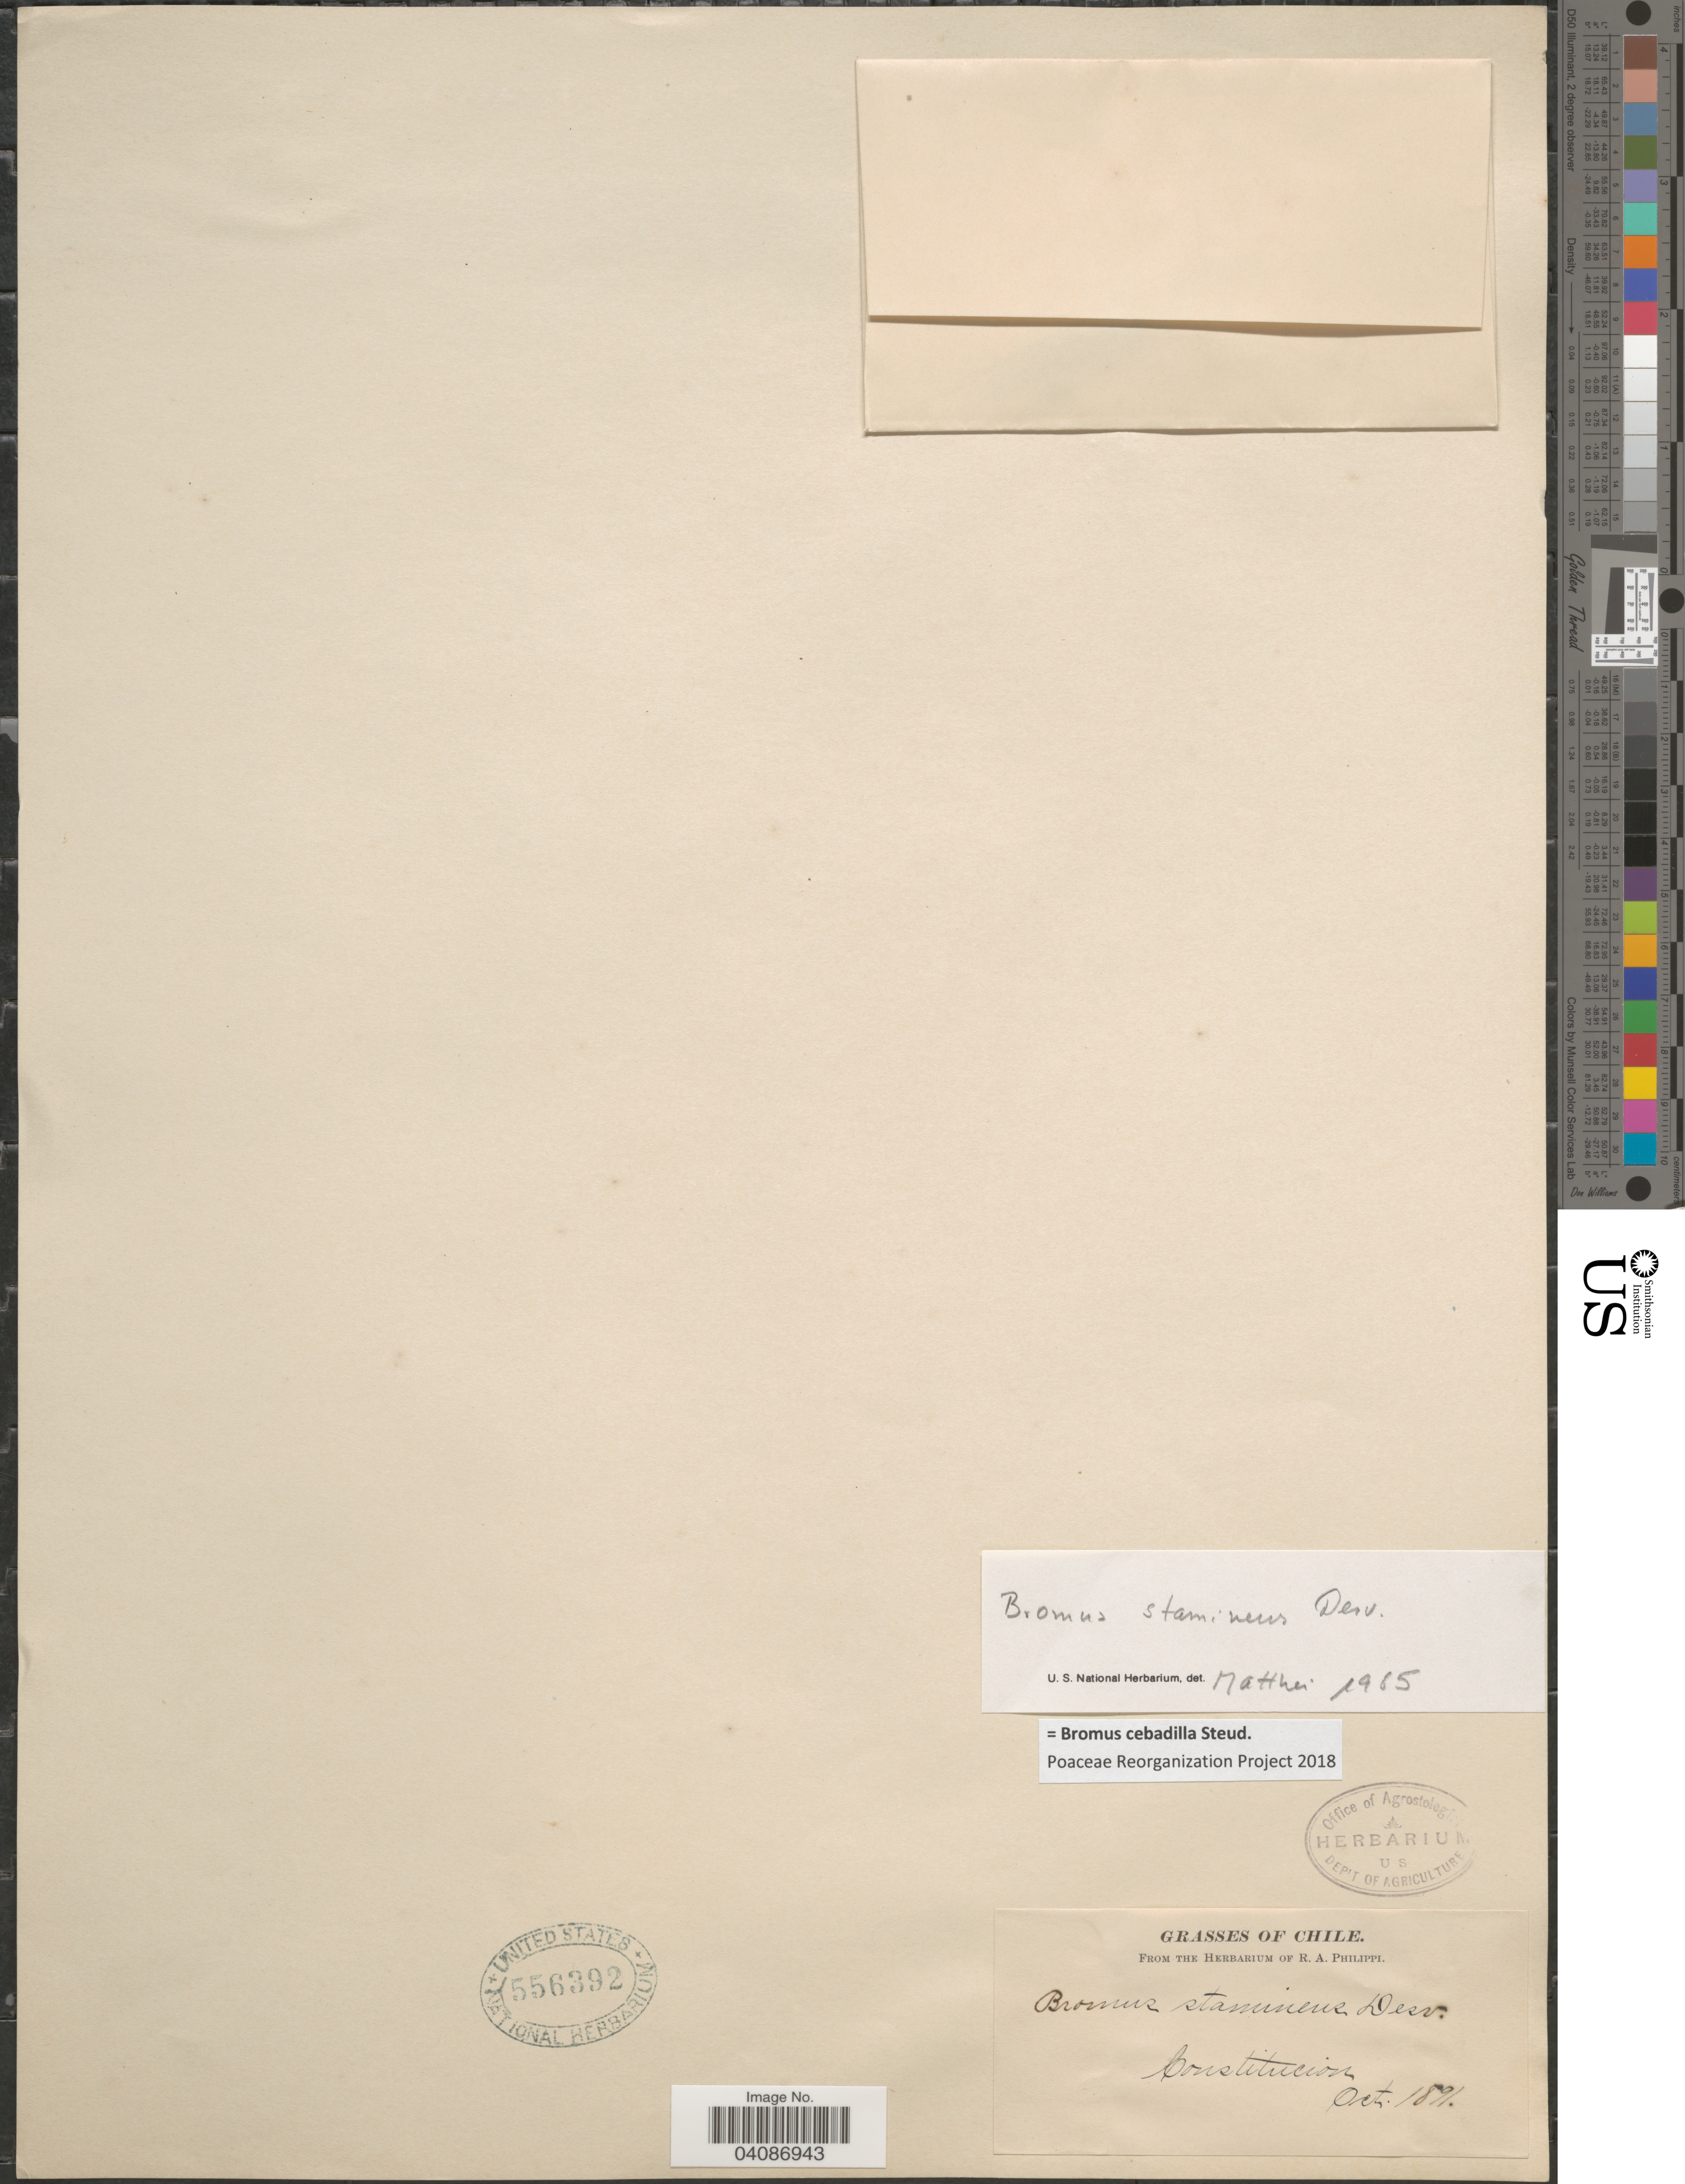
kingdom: Plantae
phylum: Tracheophyta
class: Liliopsida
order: Poales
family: Poaceae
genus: Bromus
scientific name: Bromus cebadilla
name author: Steud.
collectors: ex. herb. R.A. Philippi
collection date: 1891-10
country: Chile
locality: Constitucion.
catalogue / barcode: US 556392